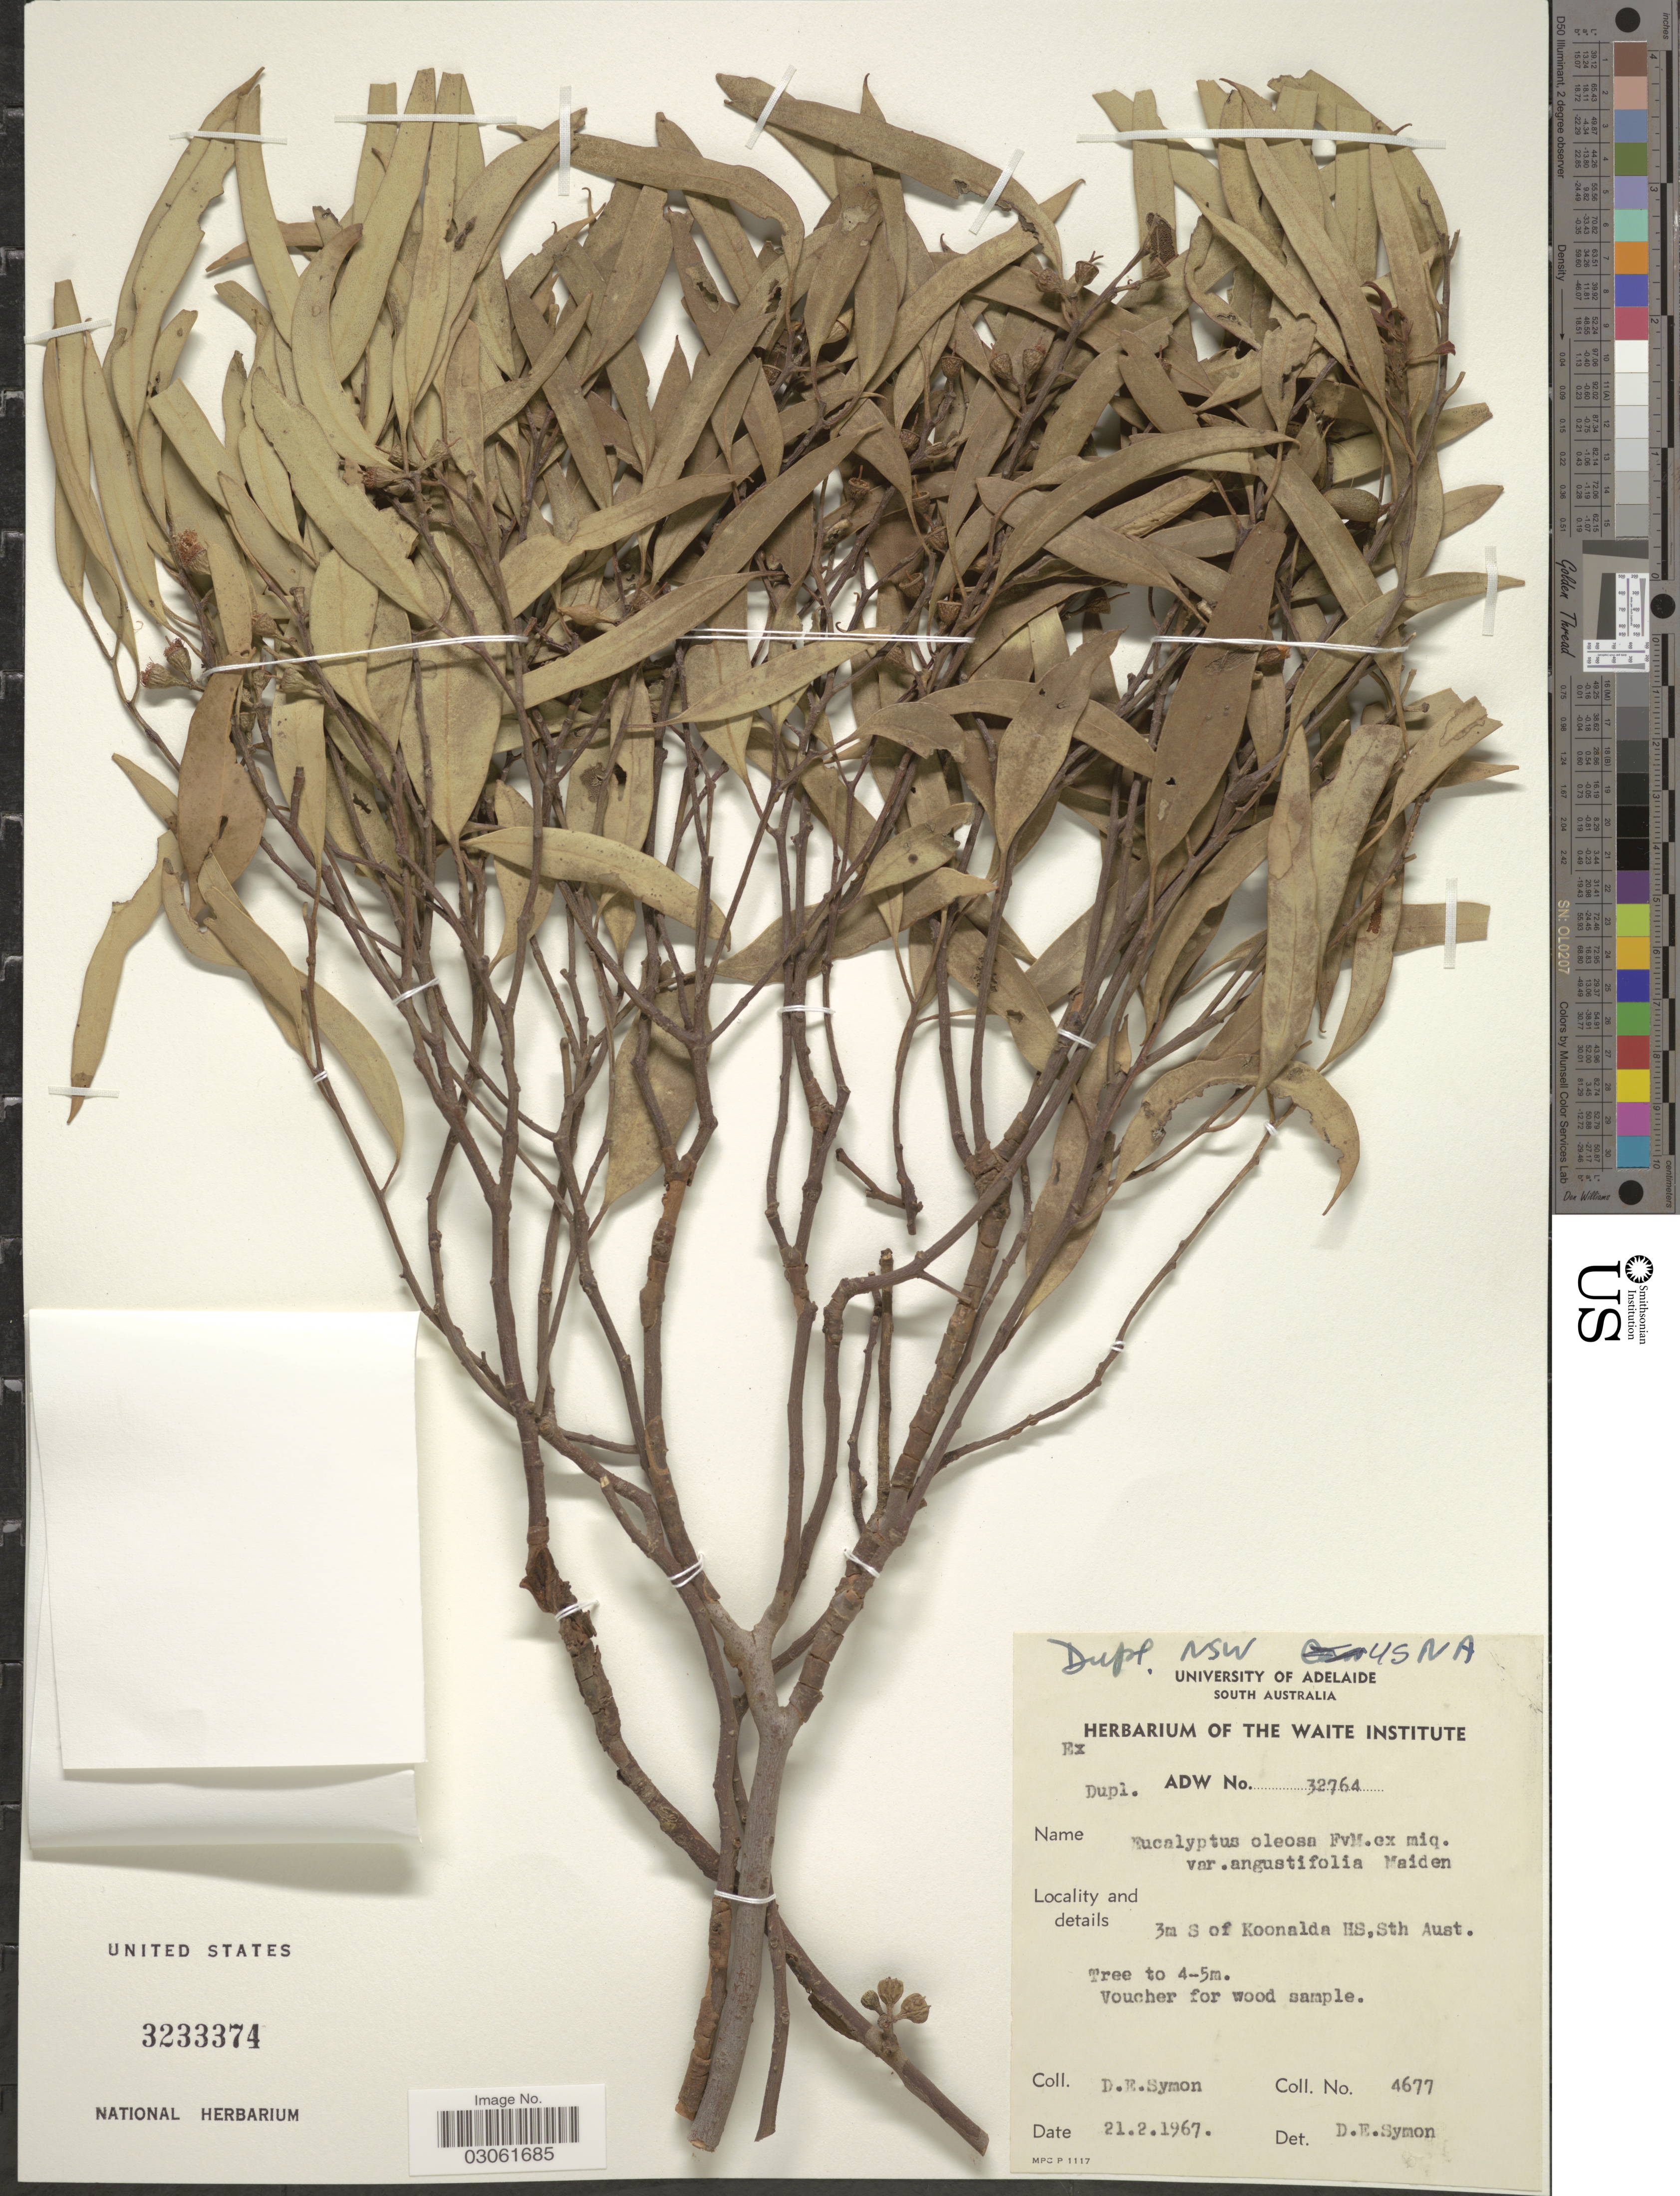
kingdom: Plantae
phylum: Tracheophyta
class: Magnoliopsida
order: Myrtales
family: Myrtaceae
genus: Eucalyptus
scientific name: Eucalyptus oleosa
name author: F. Muell. ex Miq.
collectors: D. Symon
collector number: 4677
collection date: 1967-02-21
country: Australia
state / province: South Australia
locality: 3m S of Koonalda HS.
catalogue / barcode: US 3233374